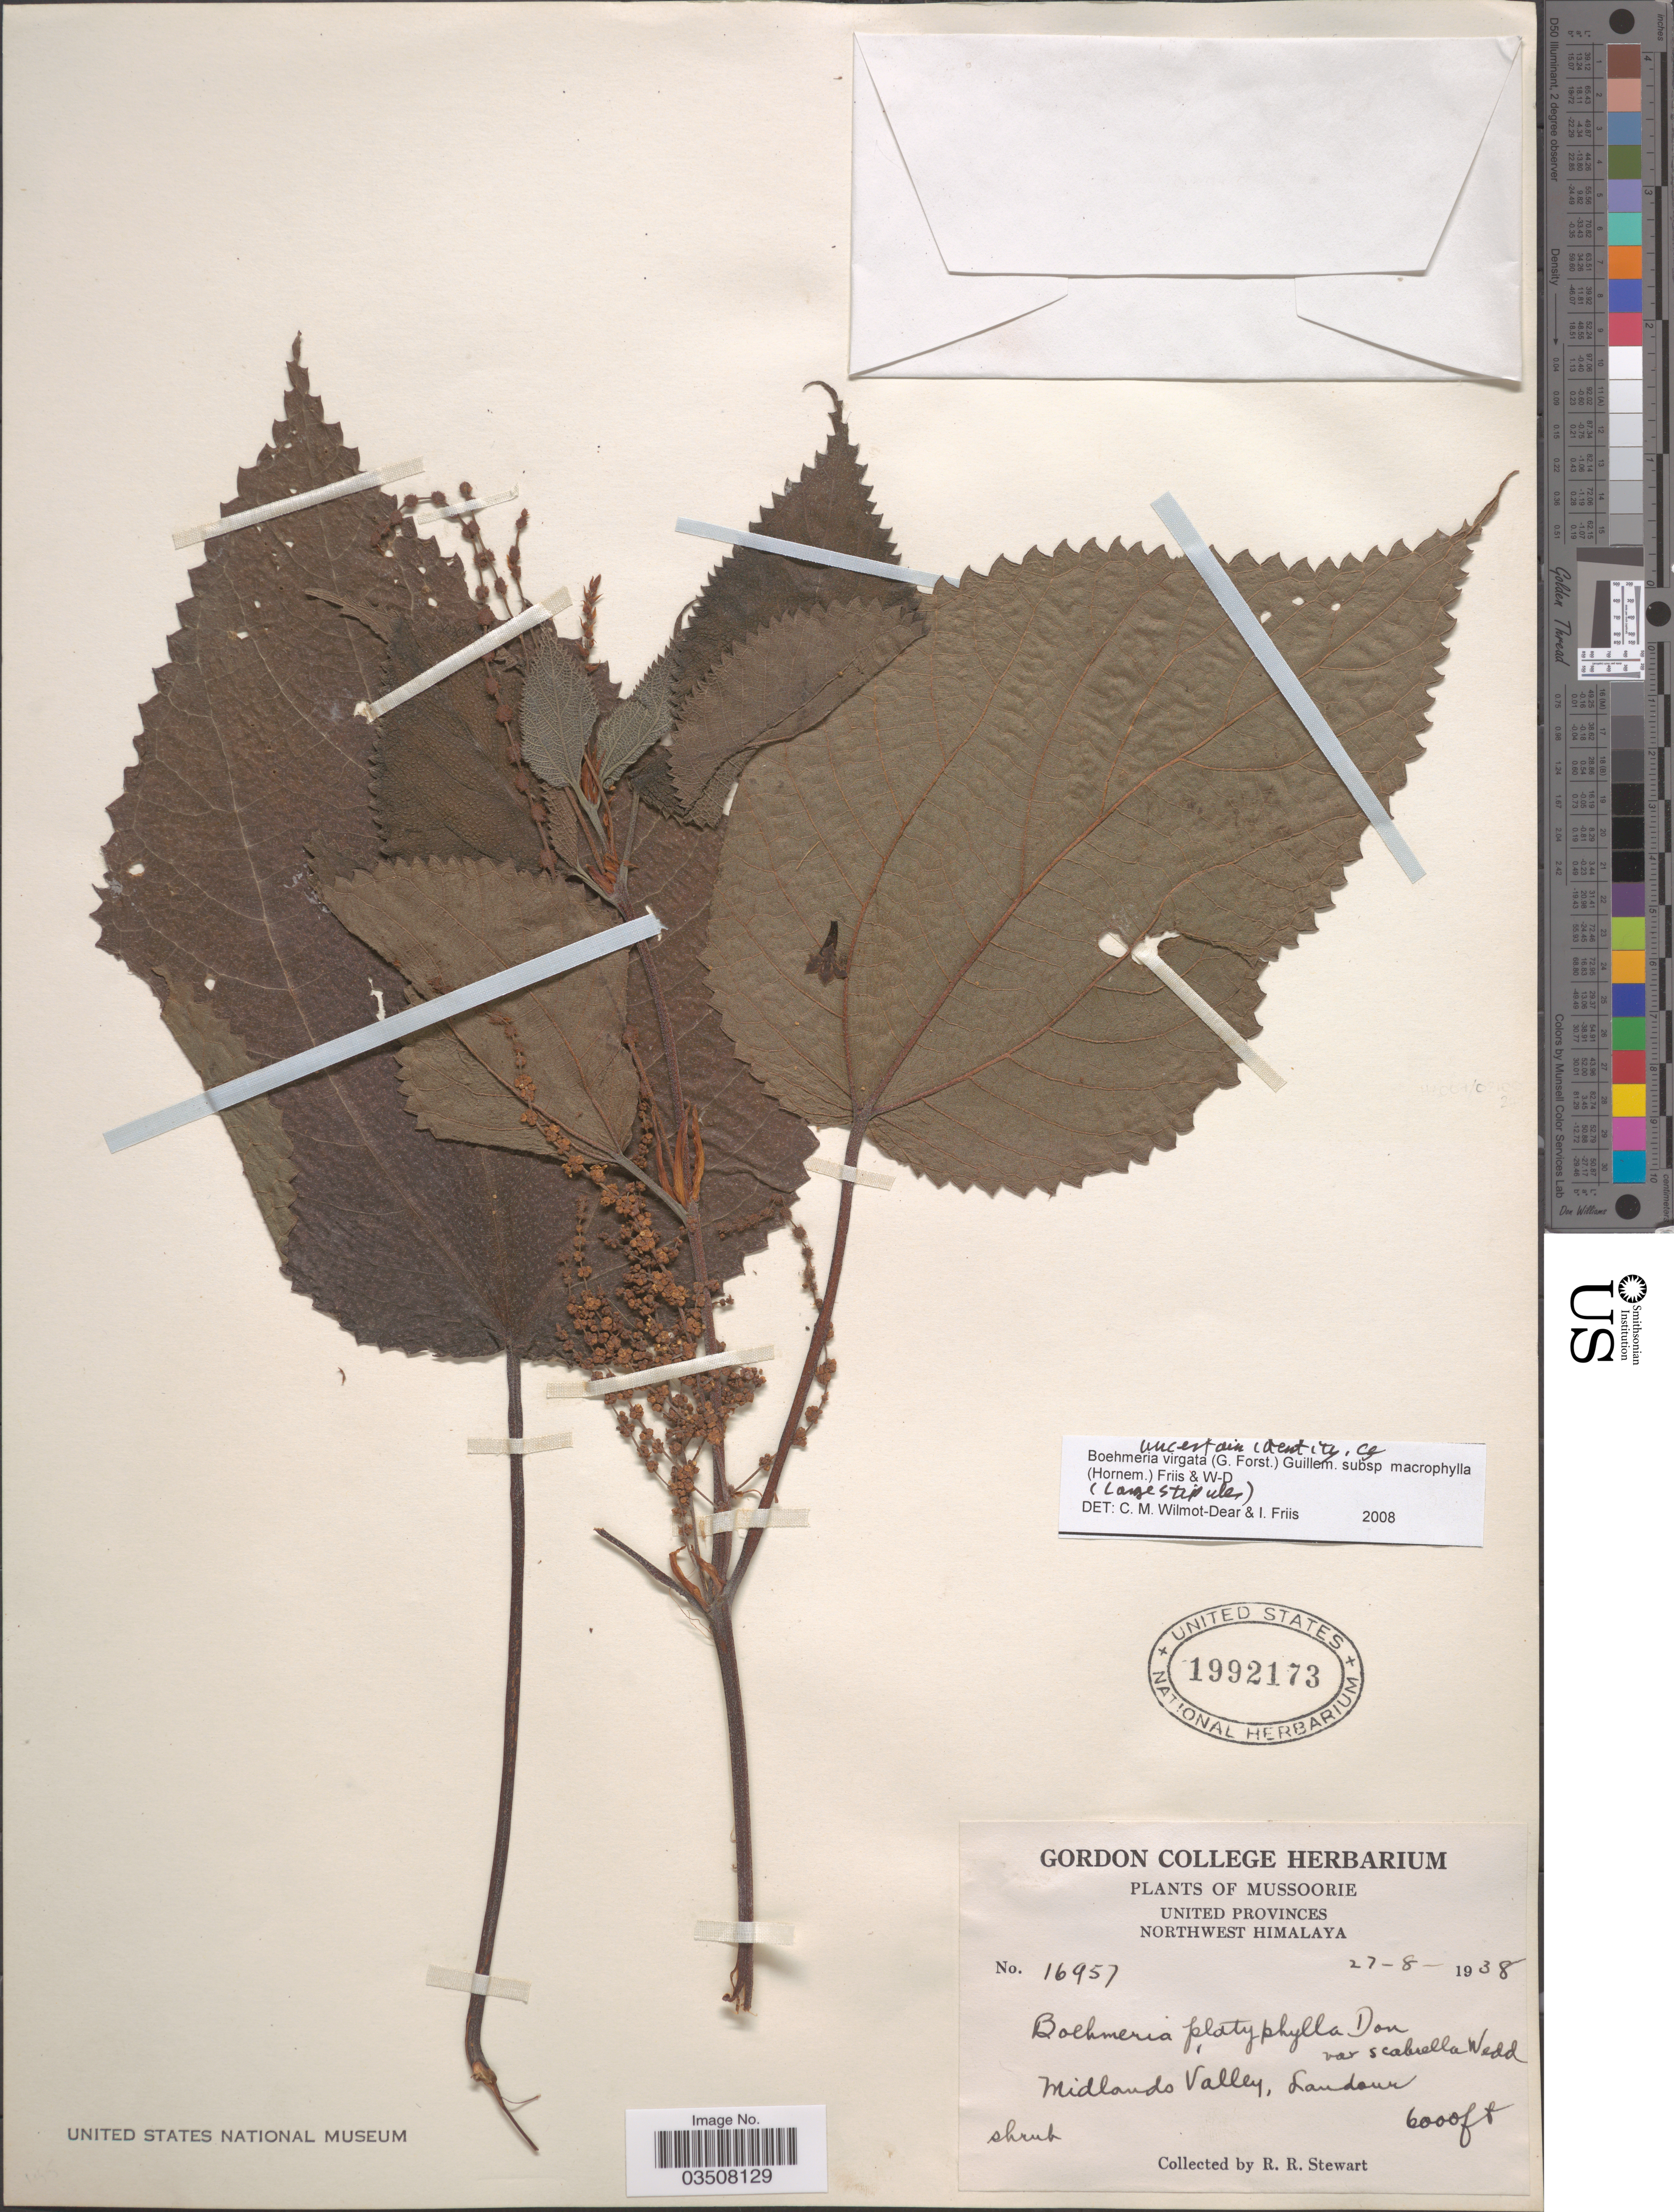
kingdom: Plantae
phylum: Tracheophyta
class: Magnoliopsida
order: Rosales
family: Urticaceae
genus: Boehmeria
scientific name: Boehmeria virgata subsp. macrophylla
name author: (Hornem.) Friis & Wilmot-Dear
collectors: R. Stewart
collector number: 16957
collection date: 1938-08-27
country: India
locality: Mussoorie, United Provinces, Northwest Himalaya. Midlands Valley, Landour.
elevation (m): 1829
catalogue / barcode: US 1992173